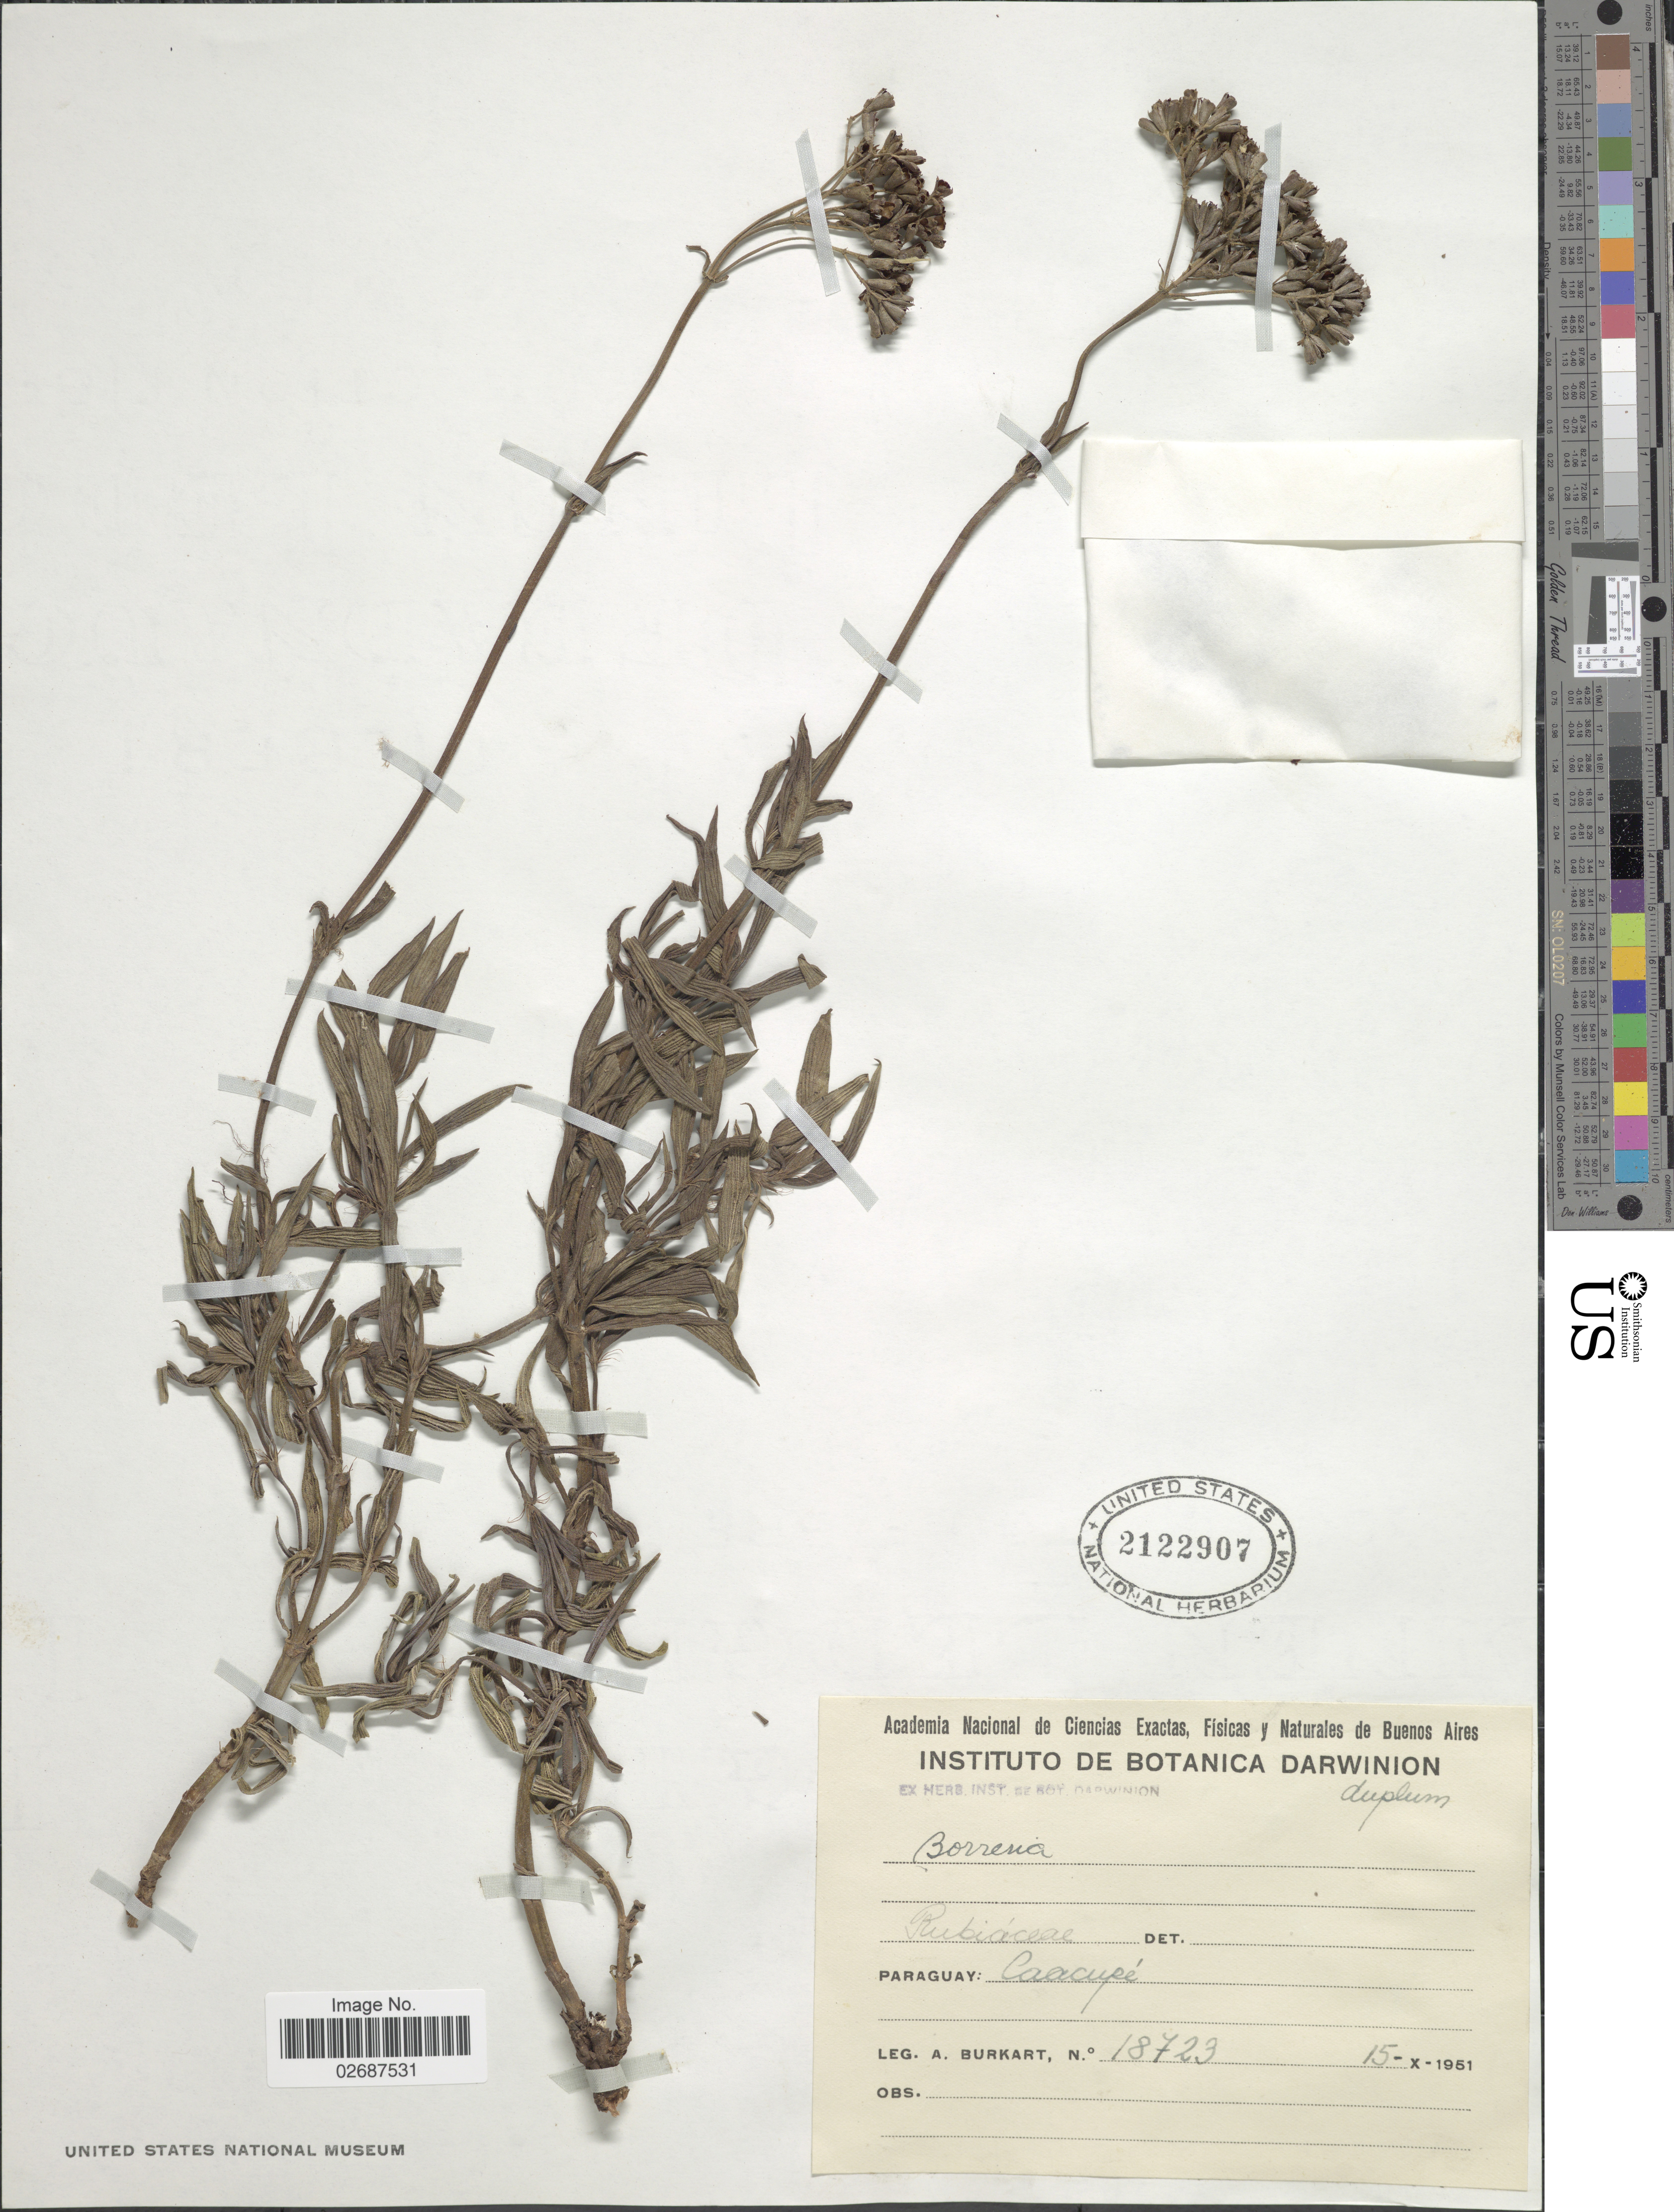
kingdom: Plantae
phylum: Tracheophyta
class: Magnoliopsida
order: Gentianales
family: Rubiaceae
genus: Galianthe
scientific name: Galianthe chodatiana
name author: (Standl.) E.L. Cabral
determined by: Florentin, Mariela Nunez, (CTES), Instituto de Botanica del Nordeste (ARGENTINA)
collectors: A. E. Burkart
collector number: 18723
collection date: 1951-10-15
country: Paraguay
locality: Caacupé.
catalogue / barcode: US 2122907